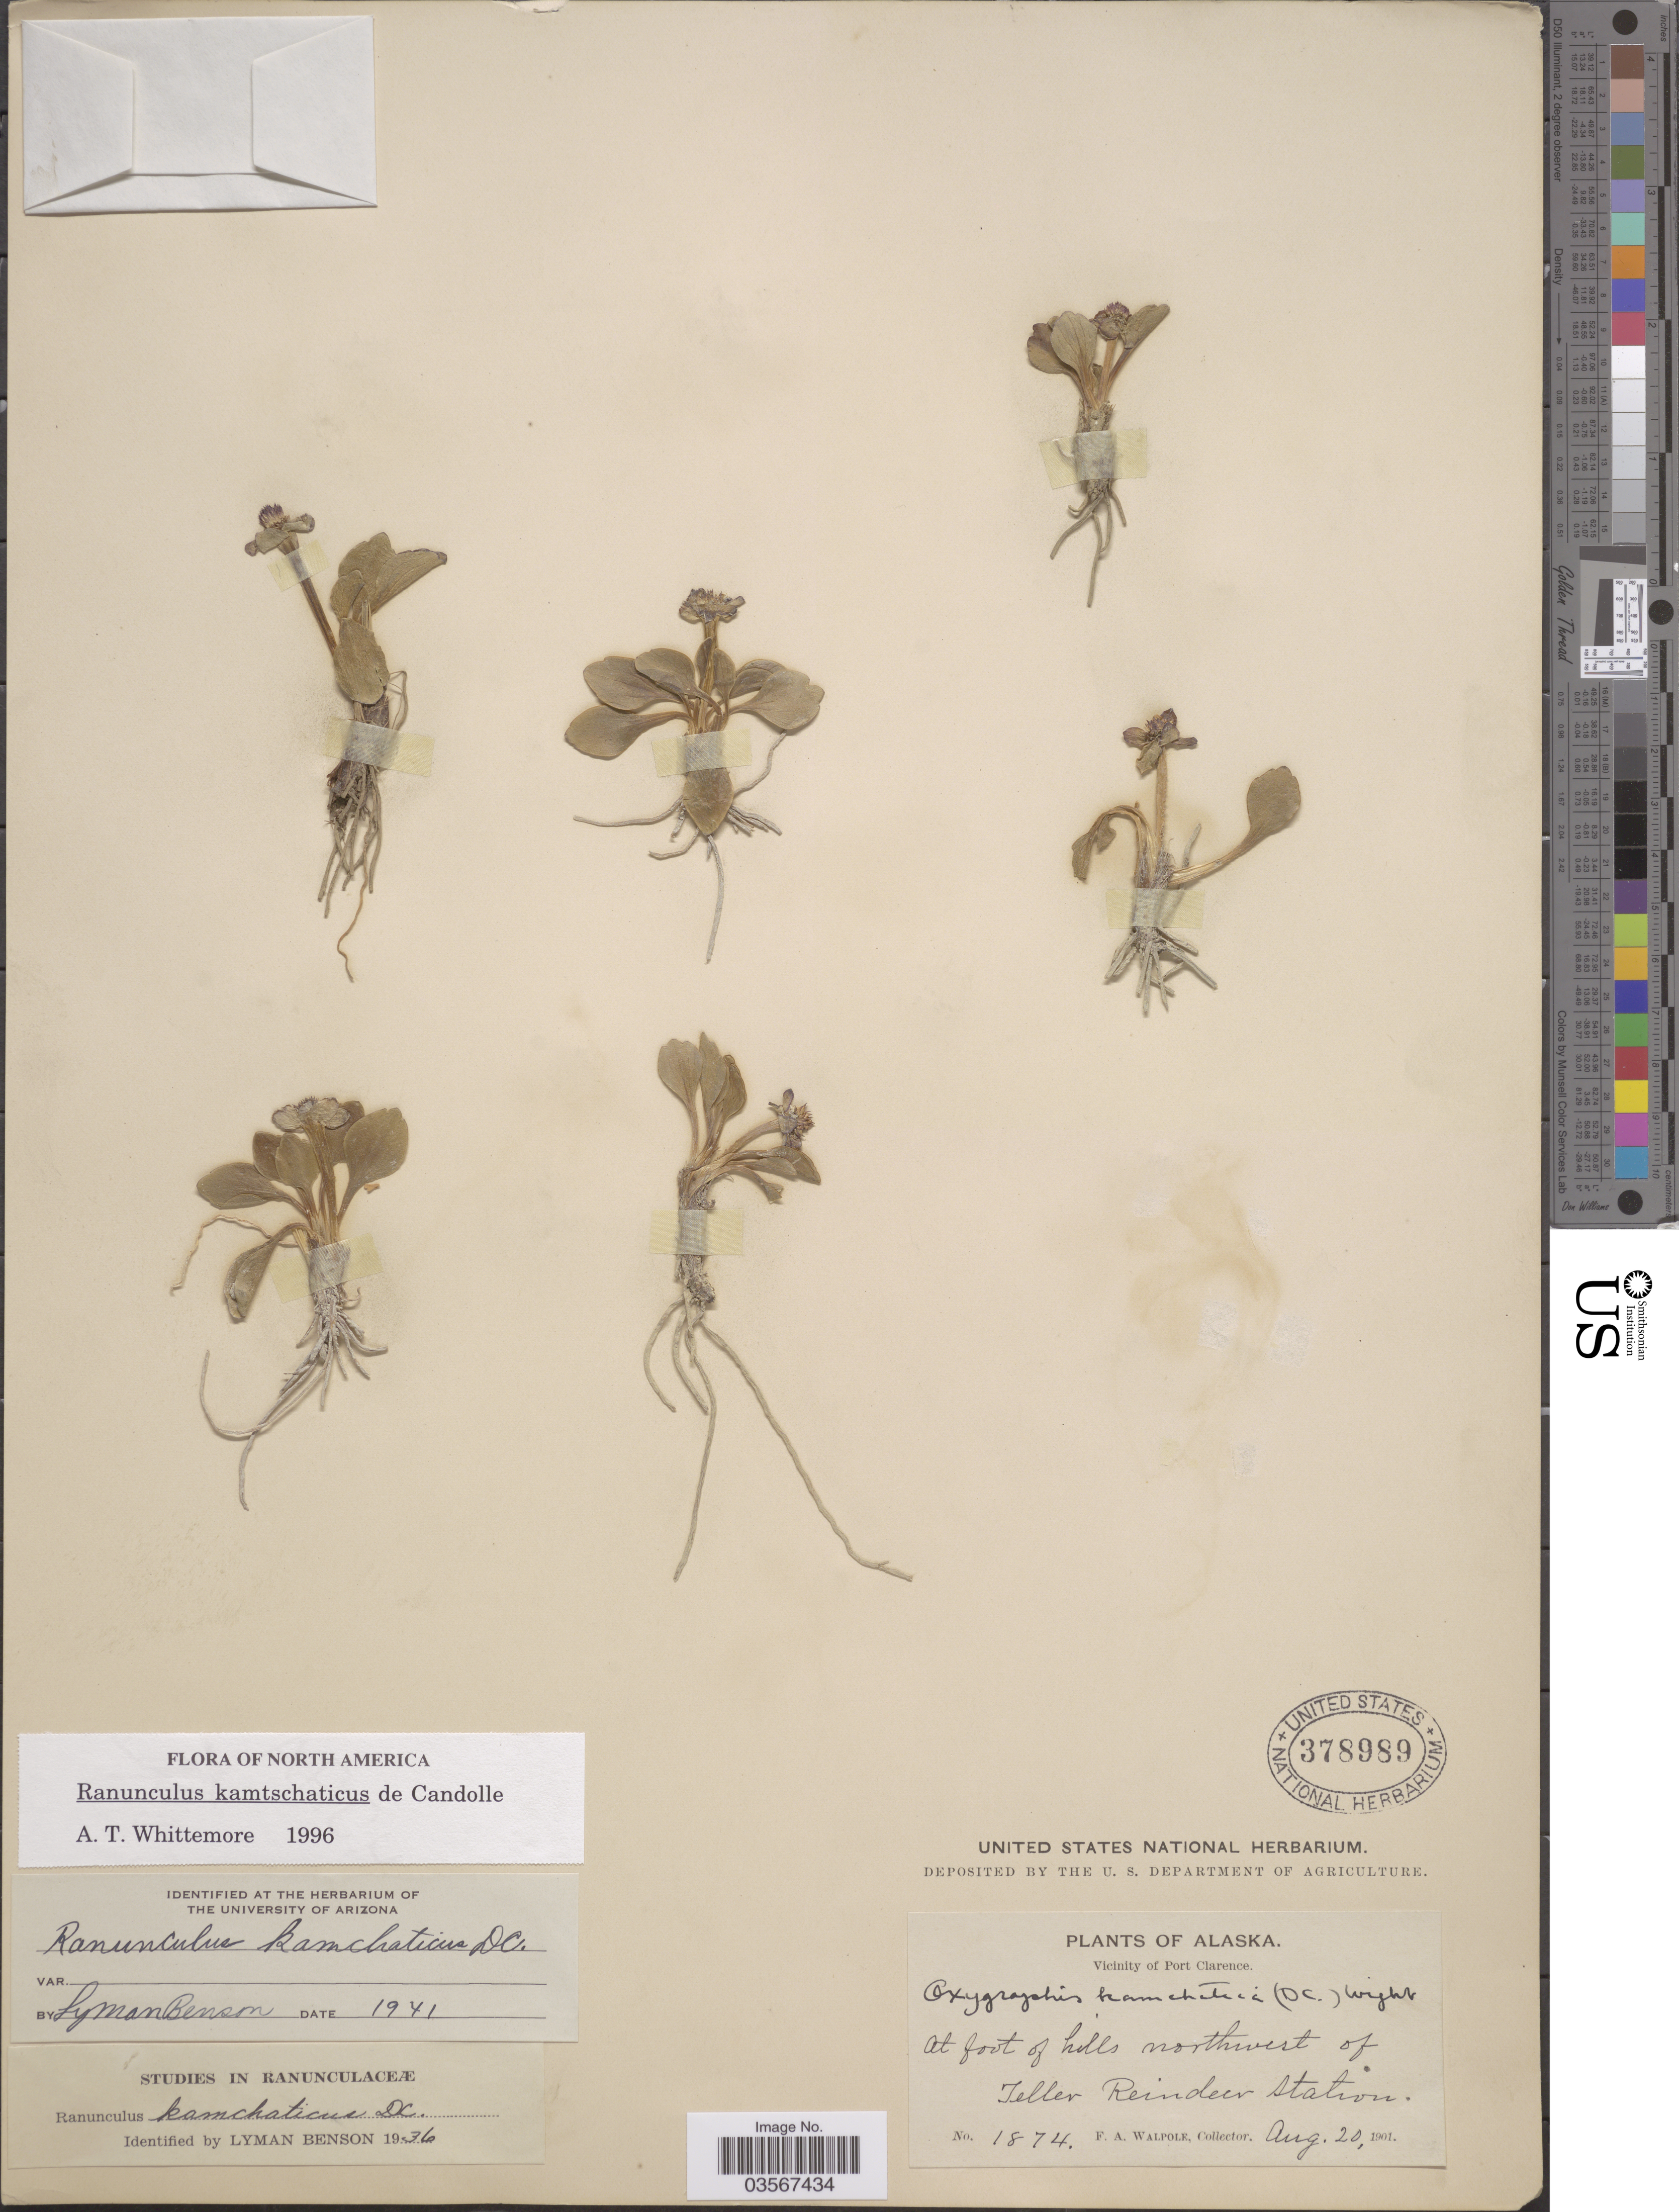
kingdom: Plantae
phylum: Tracheophyta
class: Magnoliopsida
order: Ranunculales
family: Ranunculaceae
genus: Ranunculus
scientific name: Ranunculus kamtschaticus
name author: DC.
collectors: F. Walpole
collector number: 1874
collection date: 1901-08-20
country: United States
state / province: Alaska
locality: Vicinity of Port Clarence. At foot of hills northwest of Teller Reindeer station.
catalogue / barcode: US 378989